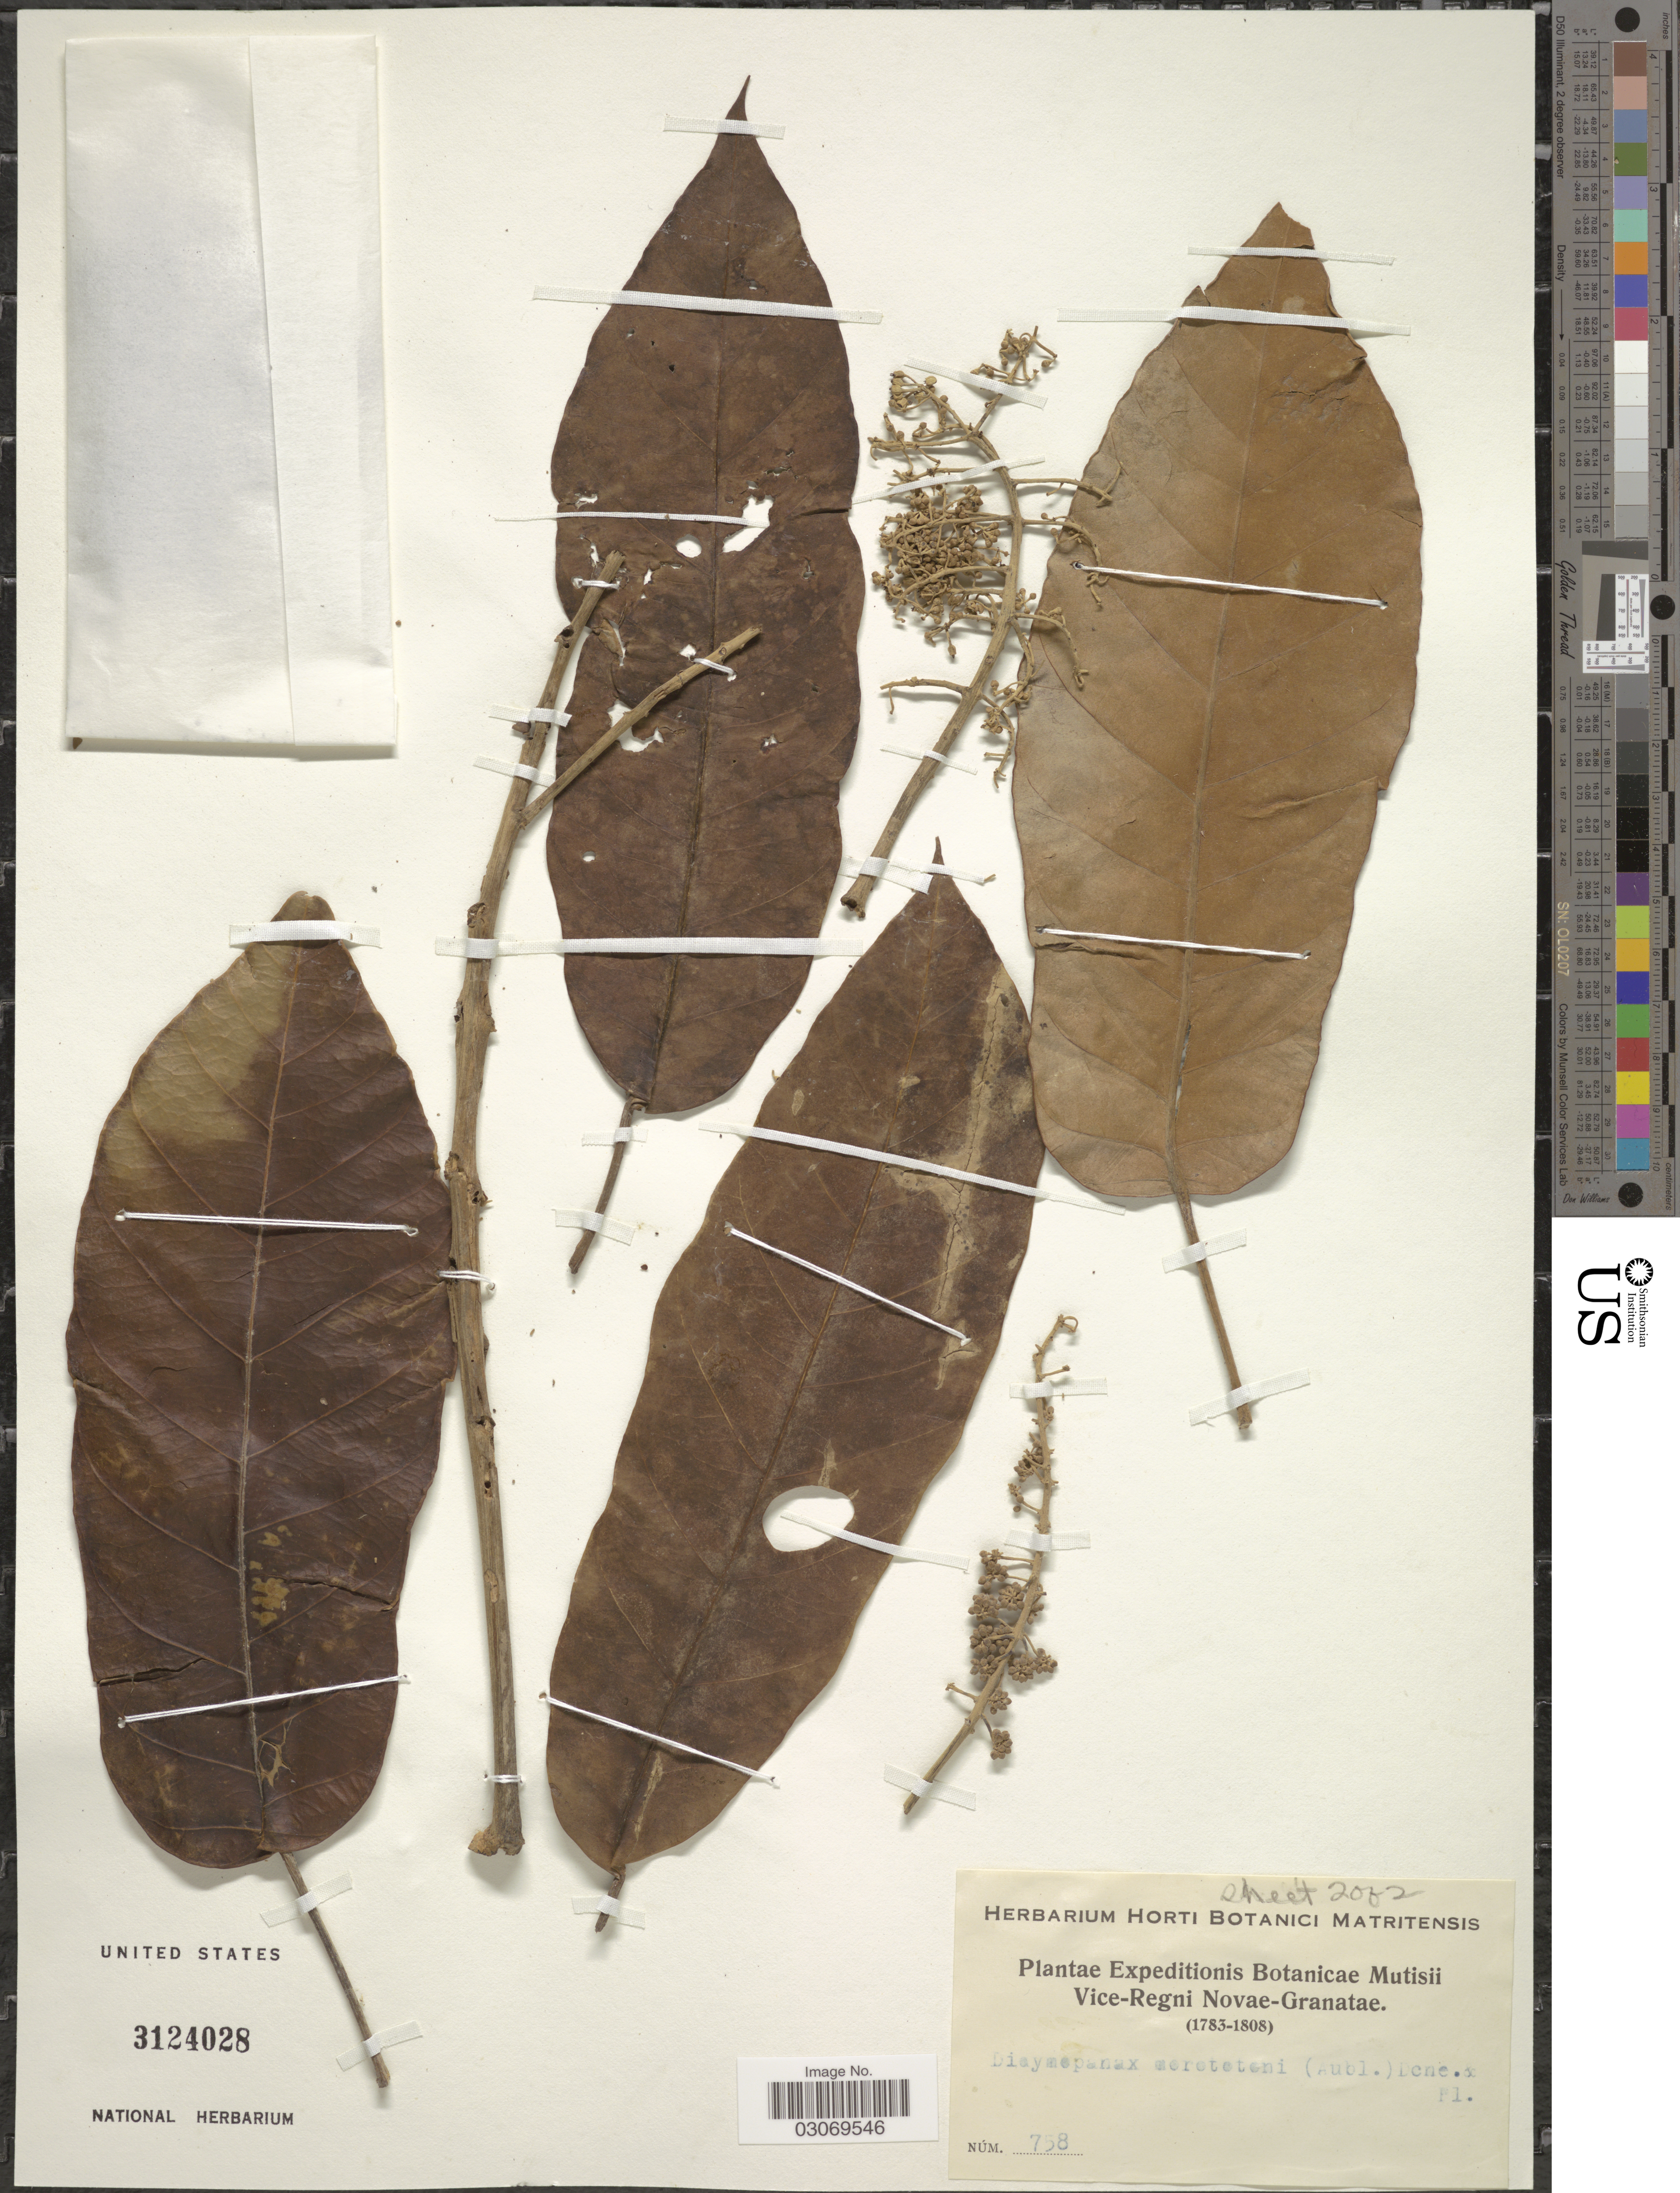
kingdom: Plantae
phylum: Tracheophyta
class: Magnoliopsida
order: Apiales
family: Araliaceae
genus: Schefflera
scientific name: Schefflera morototoni (Aubl.) Maguire, Steyerm. & Frodin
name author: (Aubl.) Maguire et al.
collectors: Expeditions Botanicae Mutisii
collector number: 758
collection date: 1783/1808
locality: Vice-Regni Novae-Granatae.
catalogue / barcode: US 3124028